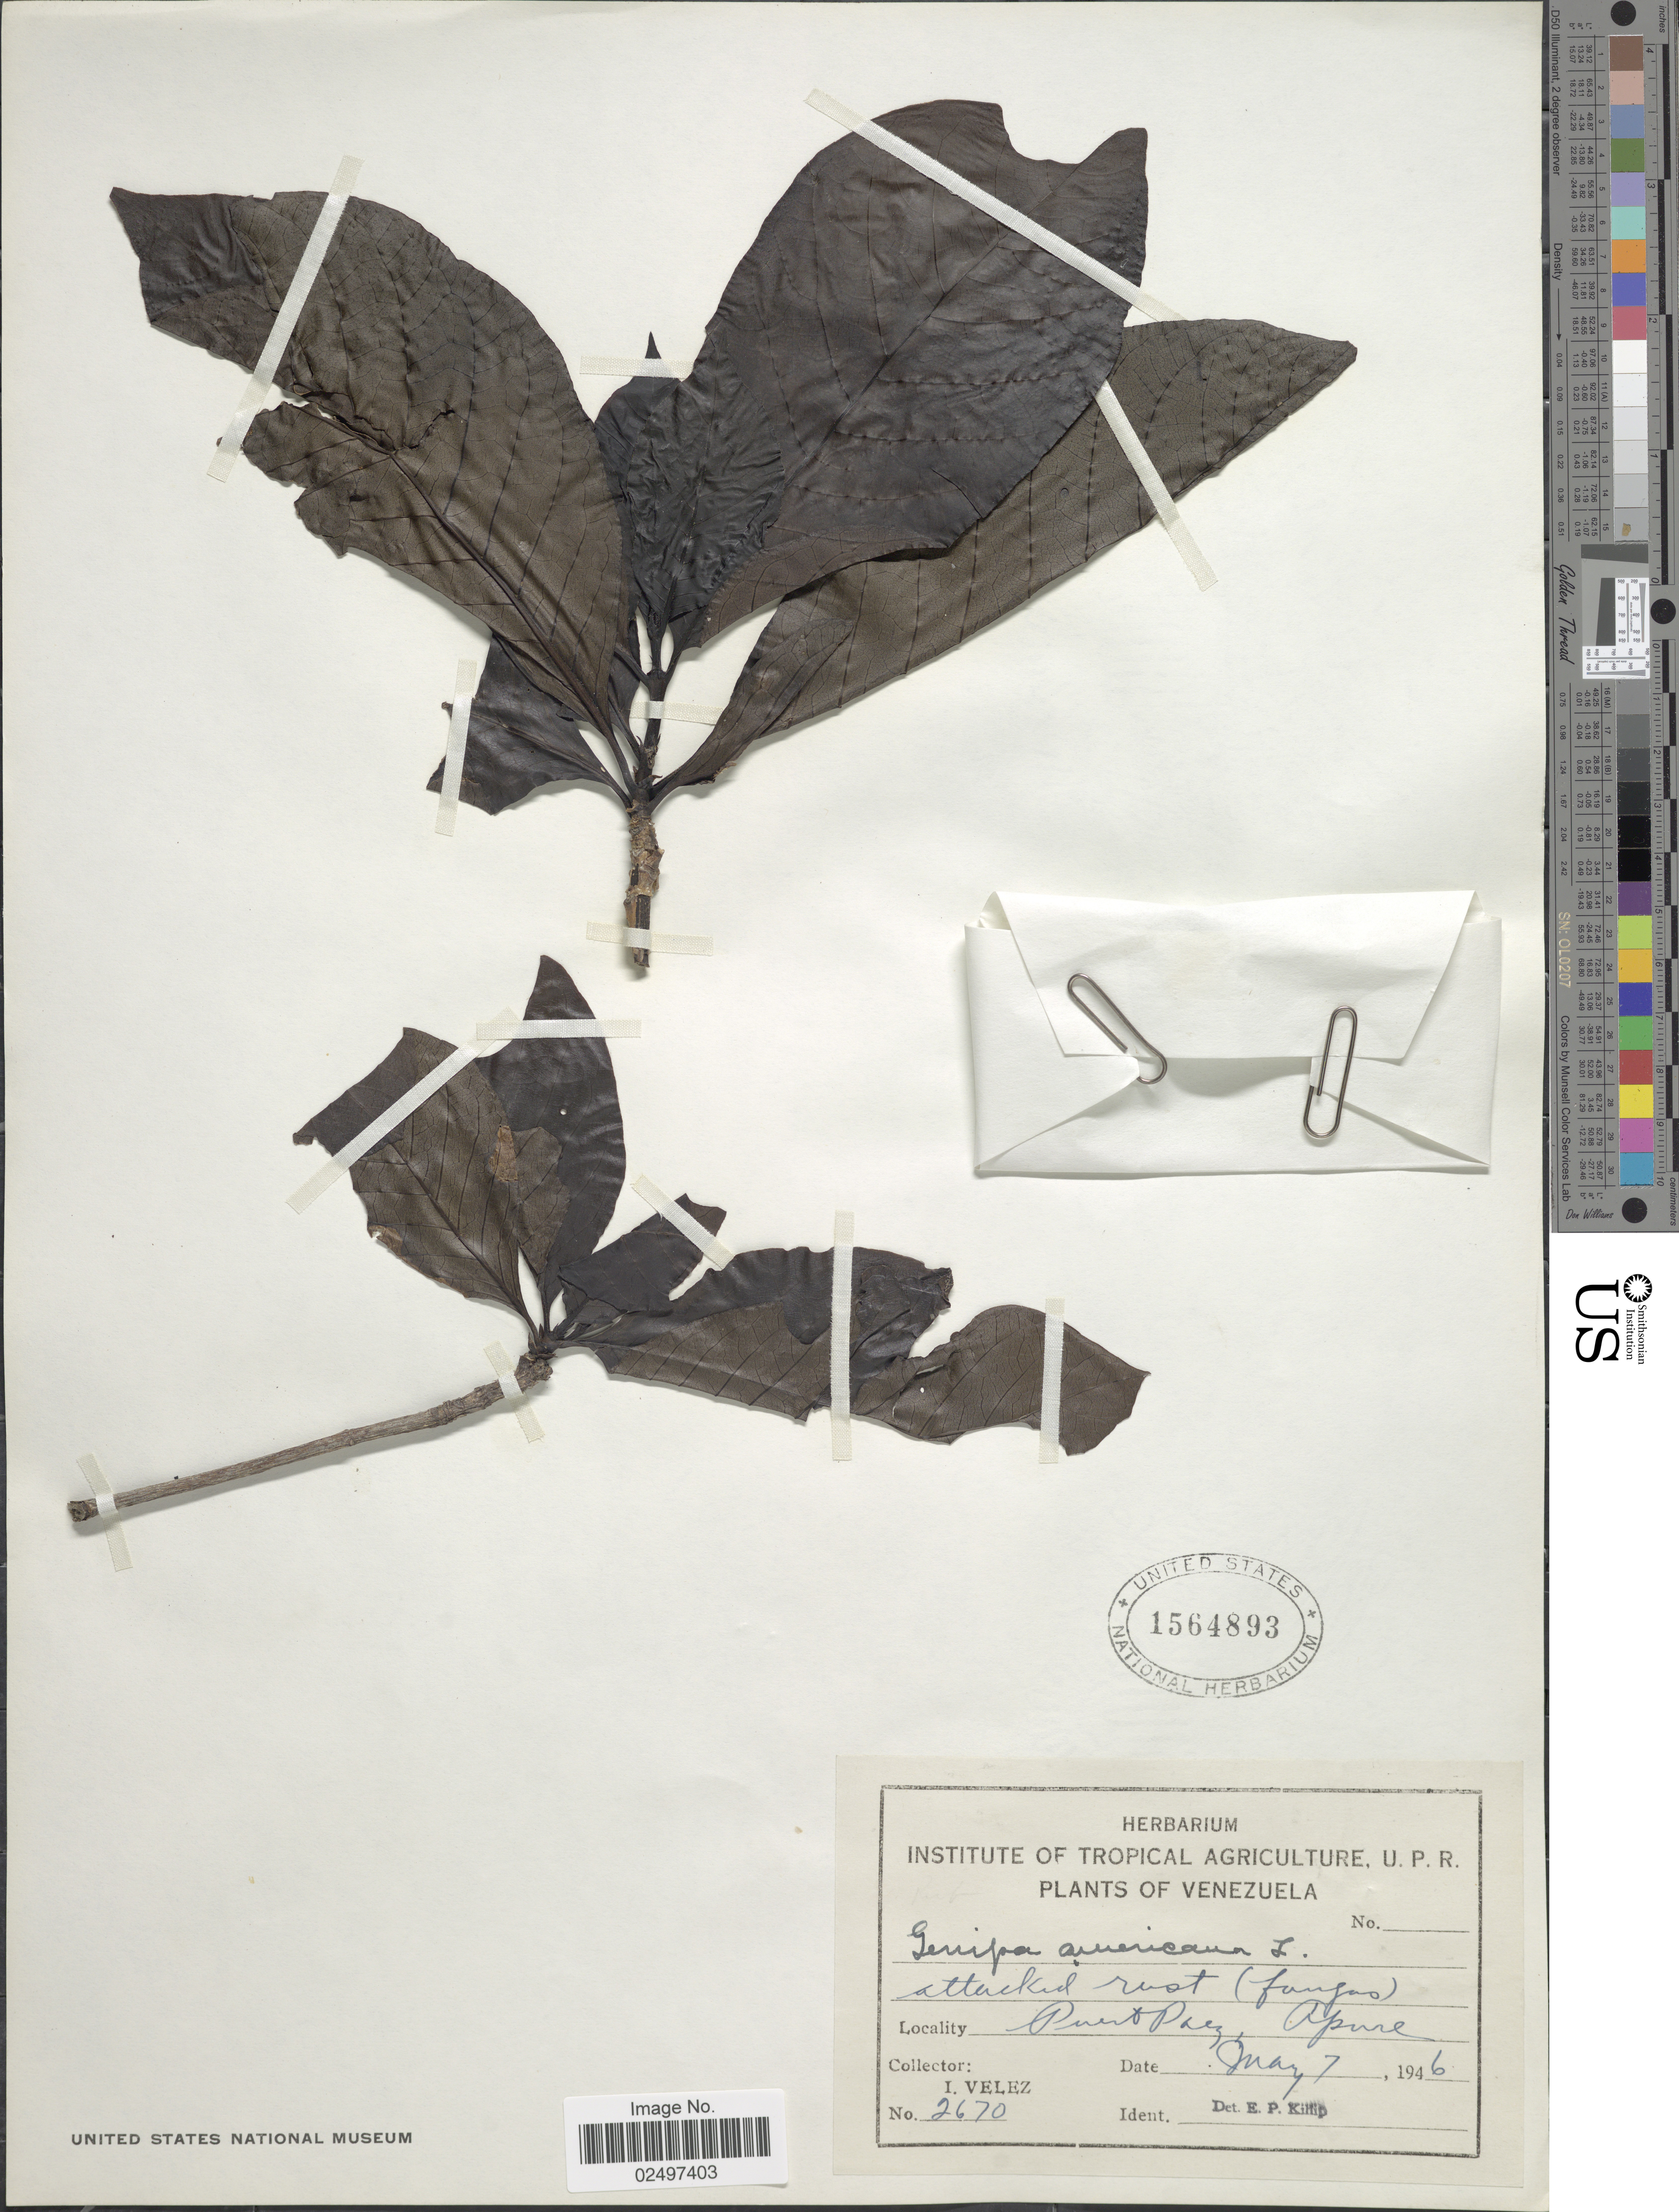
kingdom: Plantae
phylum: Tracheophyta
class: Magnoliopsida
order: Gentianales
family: Rubiaceae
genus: Genipa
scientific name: Genipa americana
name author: L.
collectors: I. Velez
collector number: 2670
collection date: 1946-05-07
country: Venezuela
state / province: Apure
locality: Puerto Páez, Apure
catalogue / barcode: US 1564893